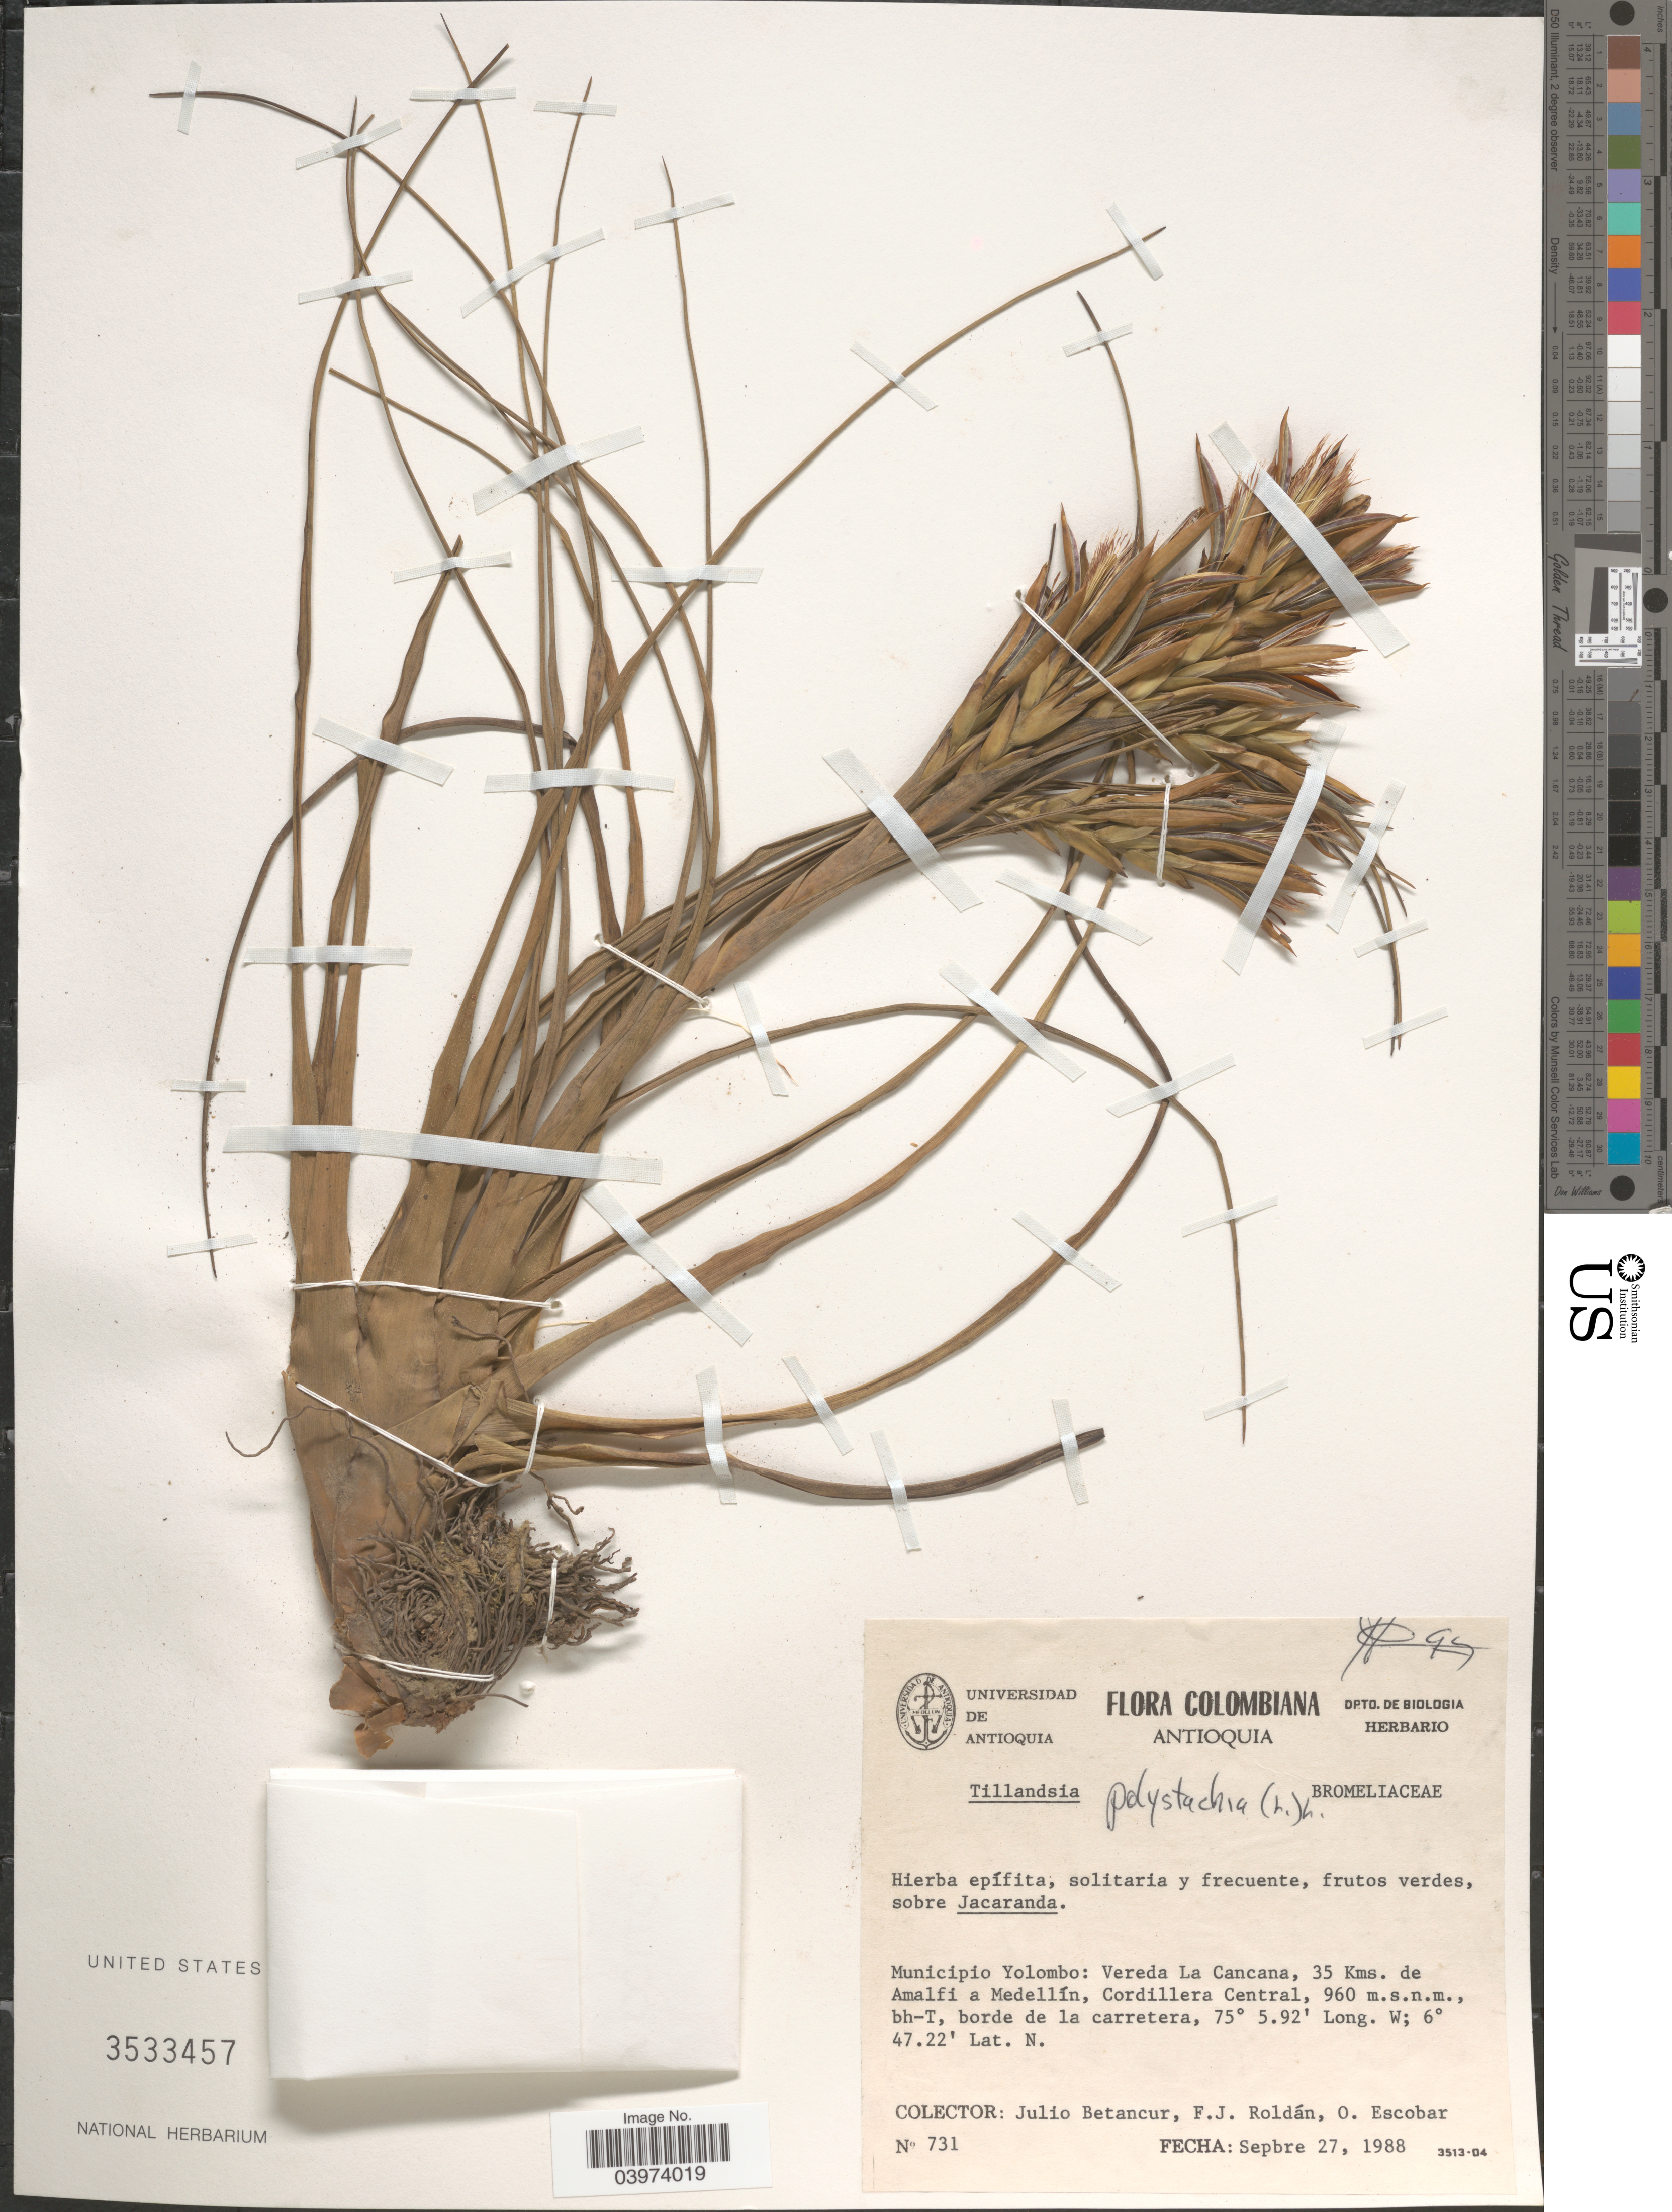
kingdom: Plantae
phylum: Tracheophyta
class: Liliopsida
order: Poales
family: Bromeliaceae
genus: Tillandsia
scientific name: Tillandsia polystachia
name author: (L.) L.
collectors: J. Betancur, F. J. Roldán & O. Escobar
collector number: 731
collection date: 1988-09-27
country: Colombia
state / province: Antioquia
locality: Municipio Yolombo: Vereda La Cancana, 35 Kms. de Amalfi a Medellín, Cordillera Central.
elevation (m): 960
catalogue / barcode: US 3533457